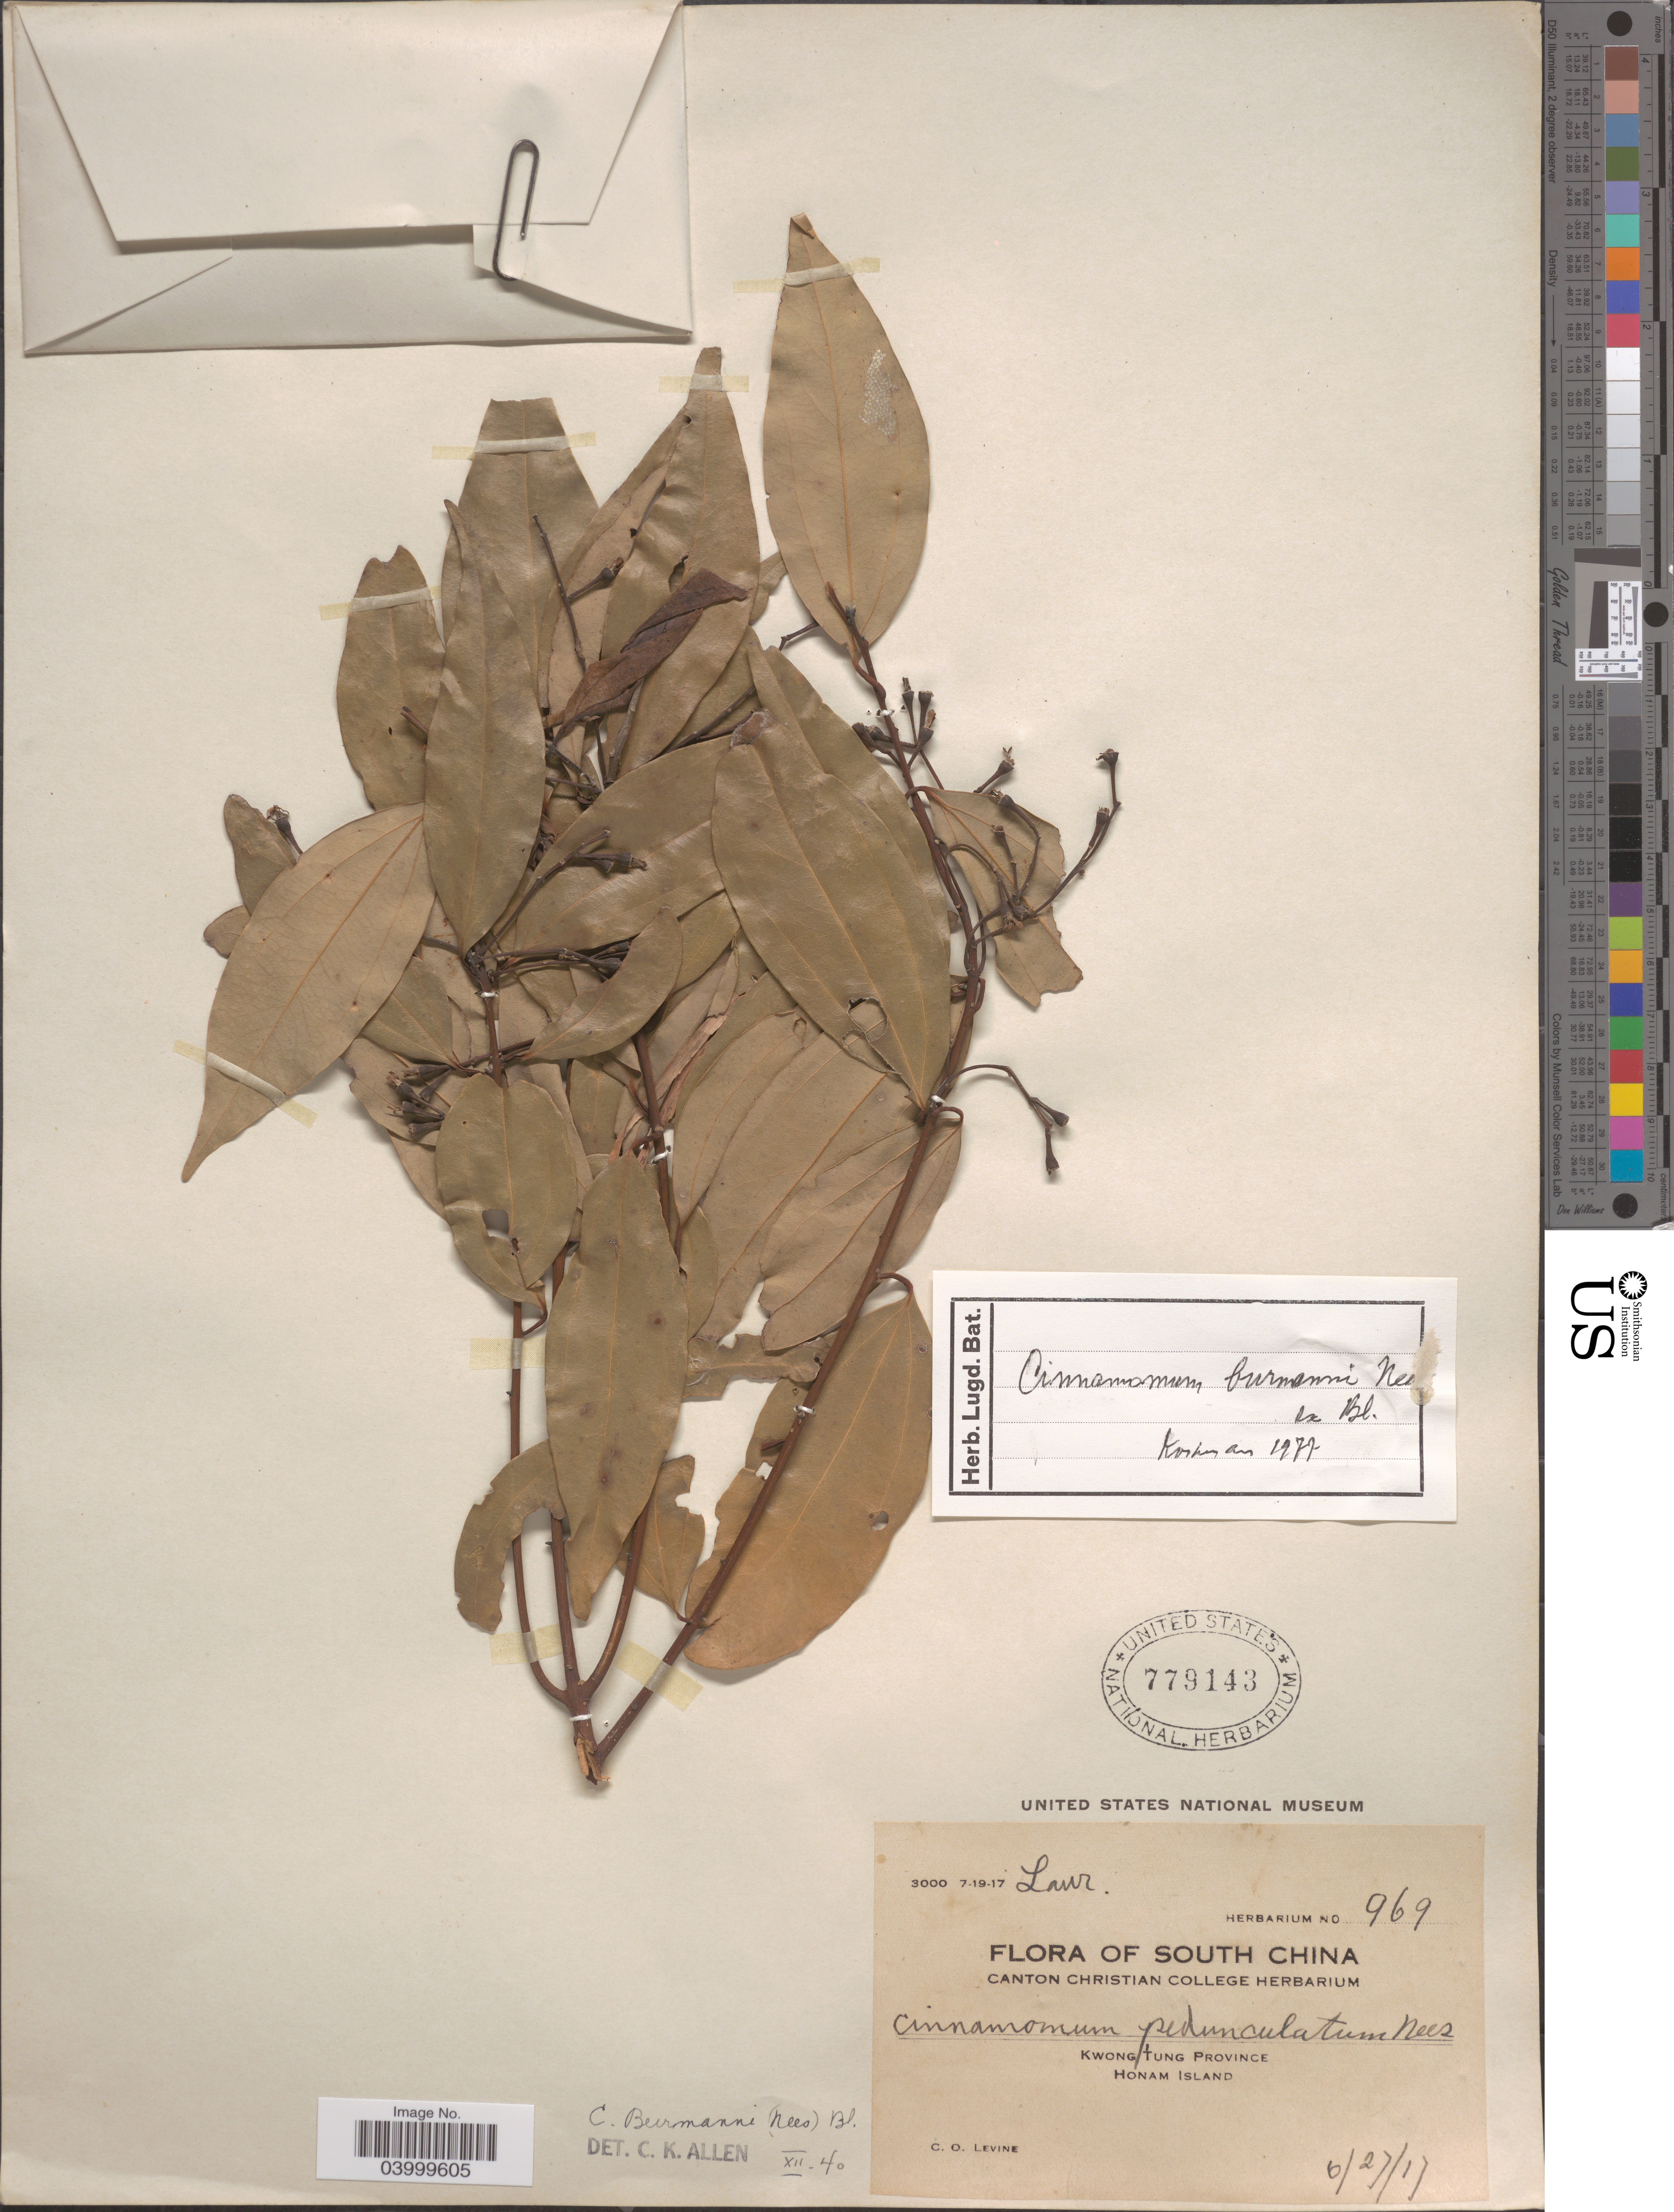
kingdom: Plantae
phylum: Tracheophyta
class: Magnoliopsida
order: Laurales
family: Lauraceae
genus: Cinnamomum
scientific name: Cinnamomum burmannii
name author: (Nees & T. Nees) Blume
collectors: C. O. Levine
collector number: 969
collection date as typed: Transcribed d/m/y: 27/6/17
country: China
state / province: Guangdong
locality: South China. Kwong Tung Province. Honam Island.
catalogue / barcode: US 779143